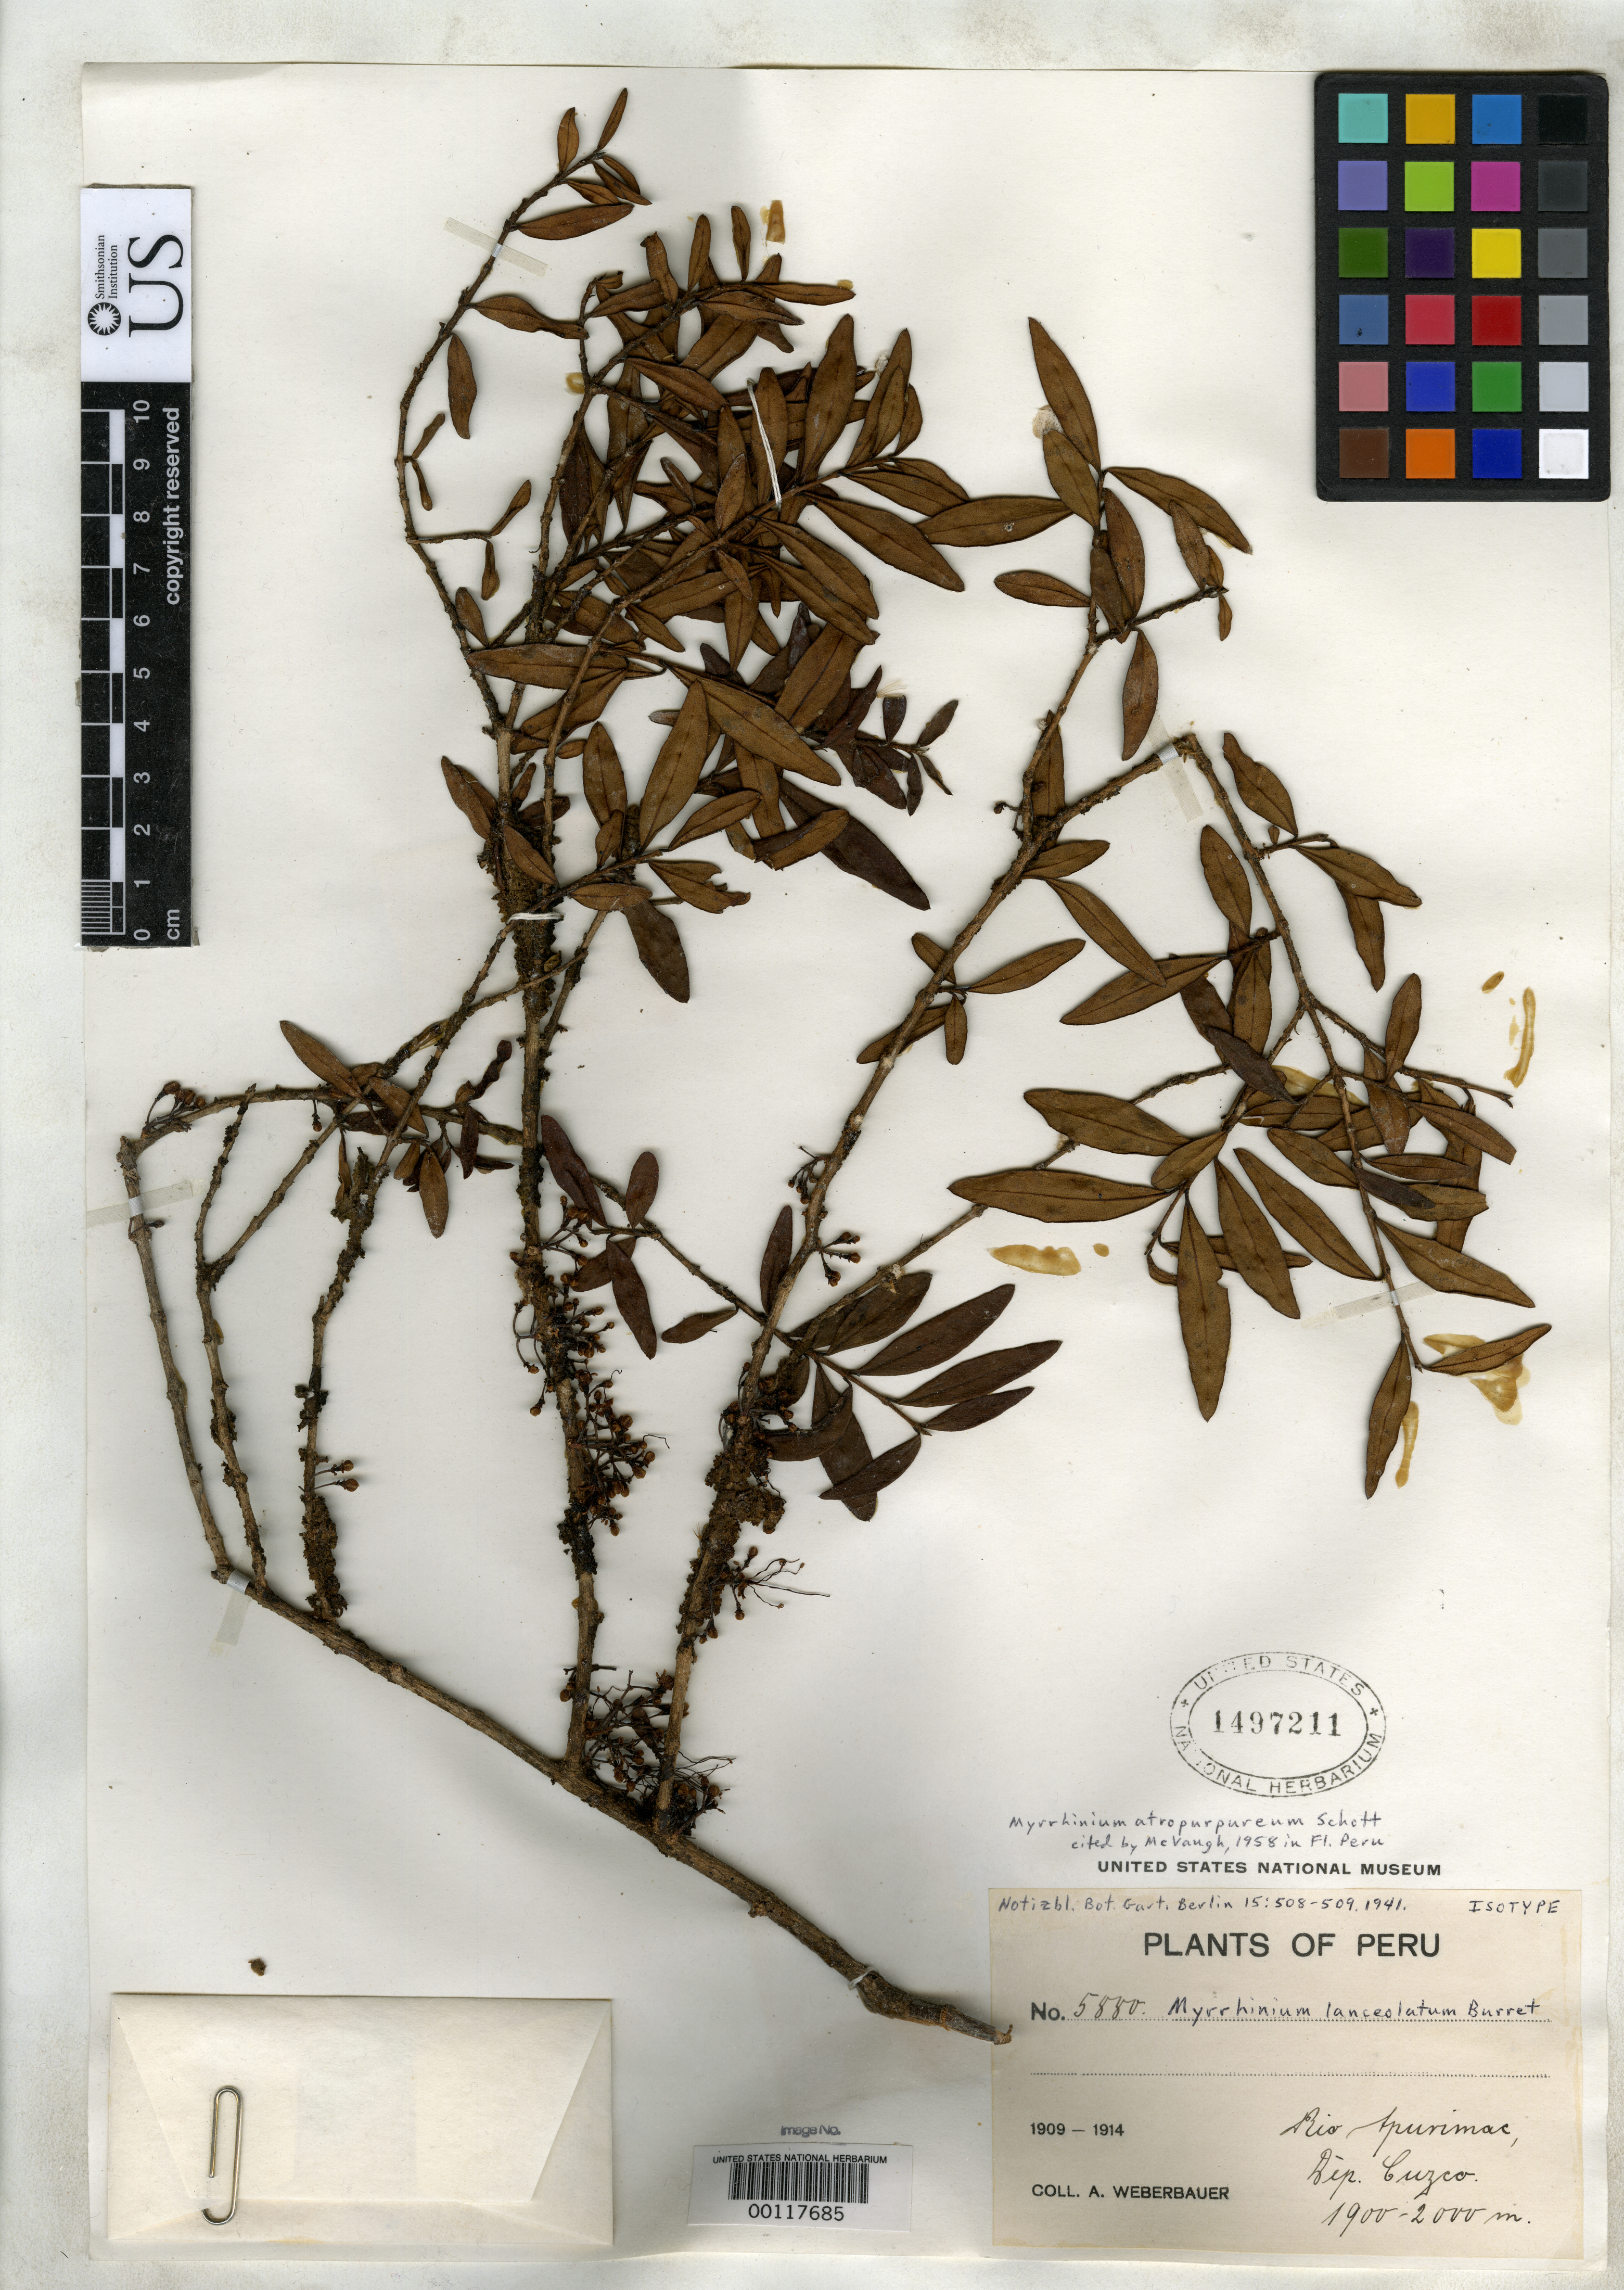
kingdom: Plantae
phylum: Tracheophyta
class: Magnoliopsida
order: Myrtales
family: Myrtaceae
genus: Myrrhinium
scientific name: Myrrhinium lanceolatum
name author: Burret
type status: Isotype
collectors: A. Weberbauer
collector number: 5880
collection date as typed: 1909 to -- --- 1914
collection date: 1909/1914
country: Peru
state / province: Cusco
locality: Río Apurímac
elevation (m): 1900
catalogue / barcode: US 1497211